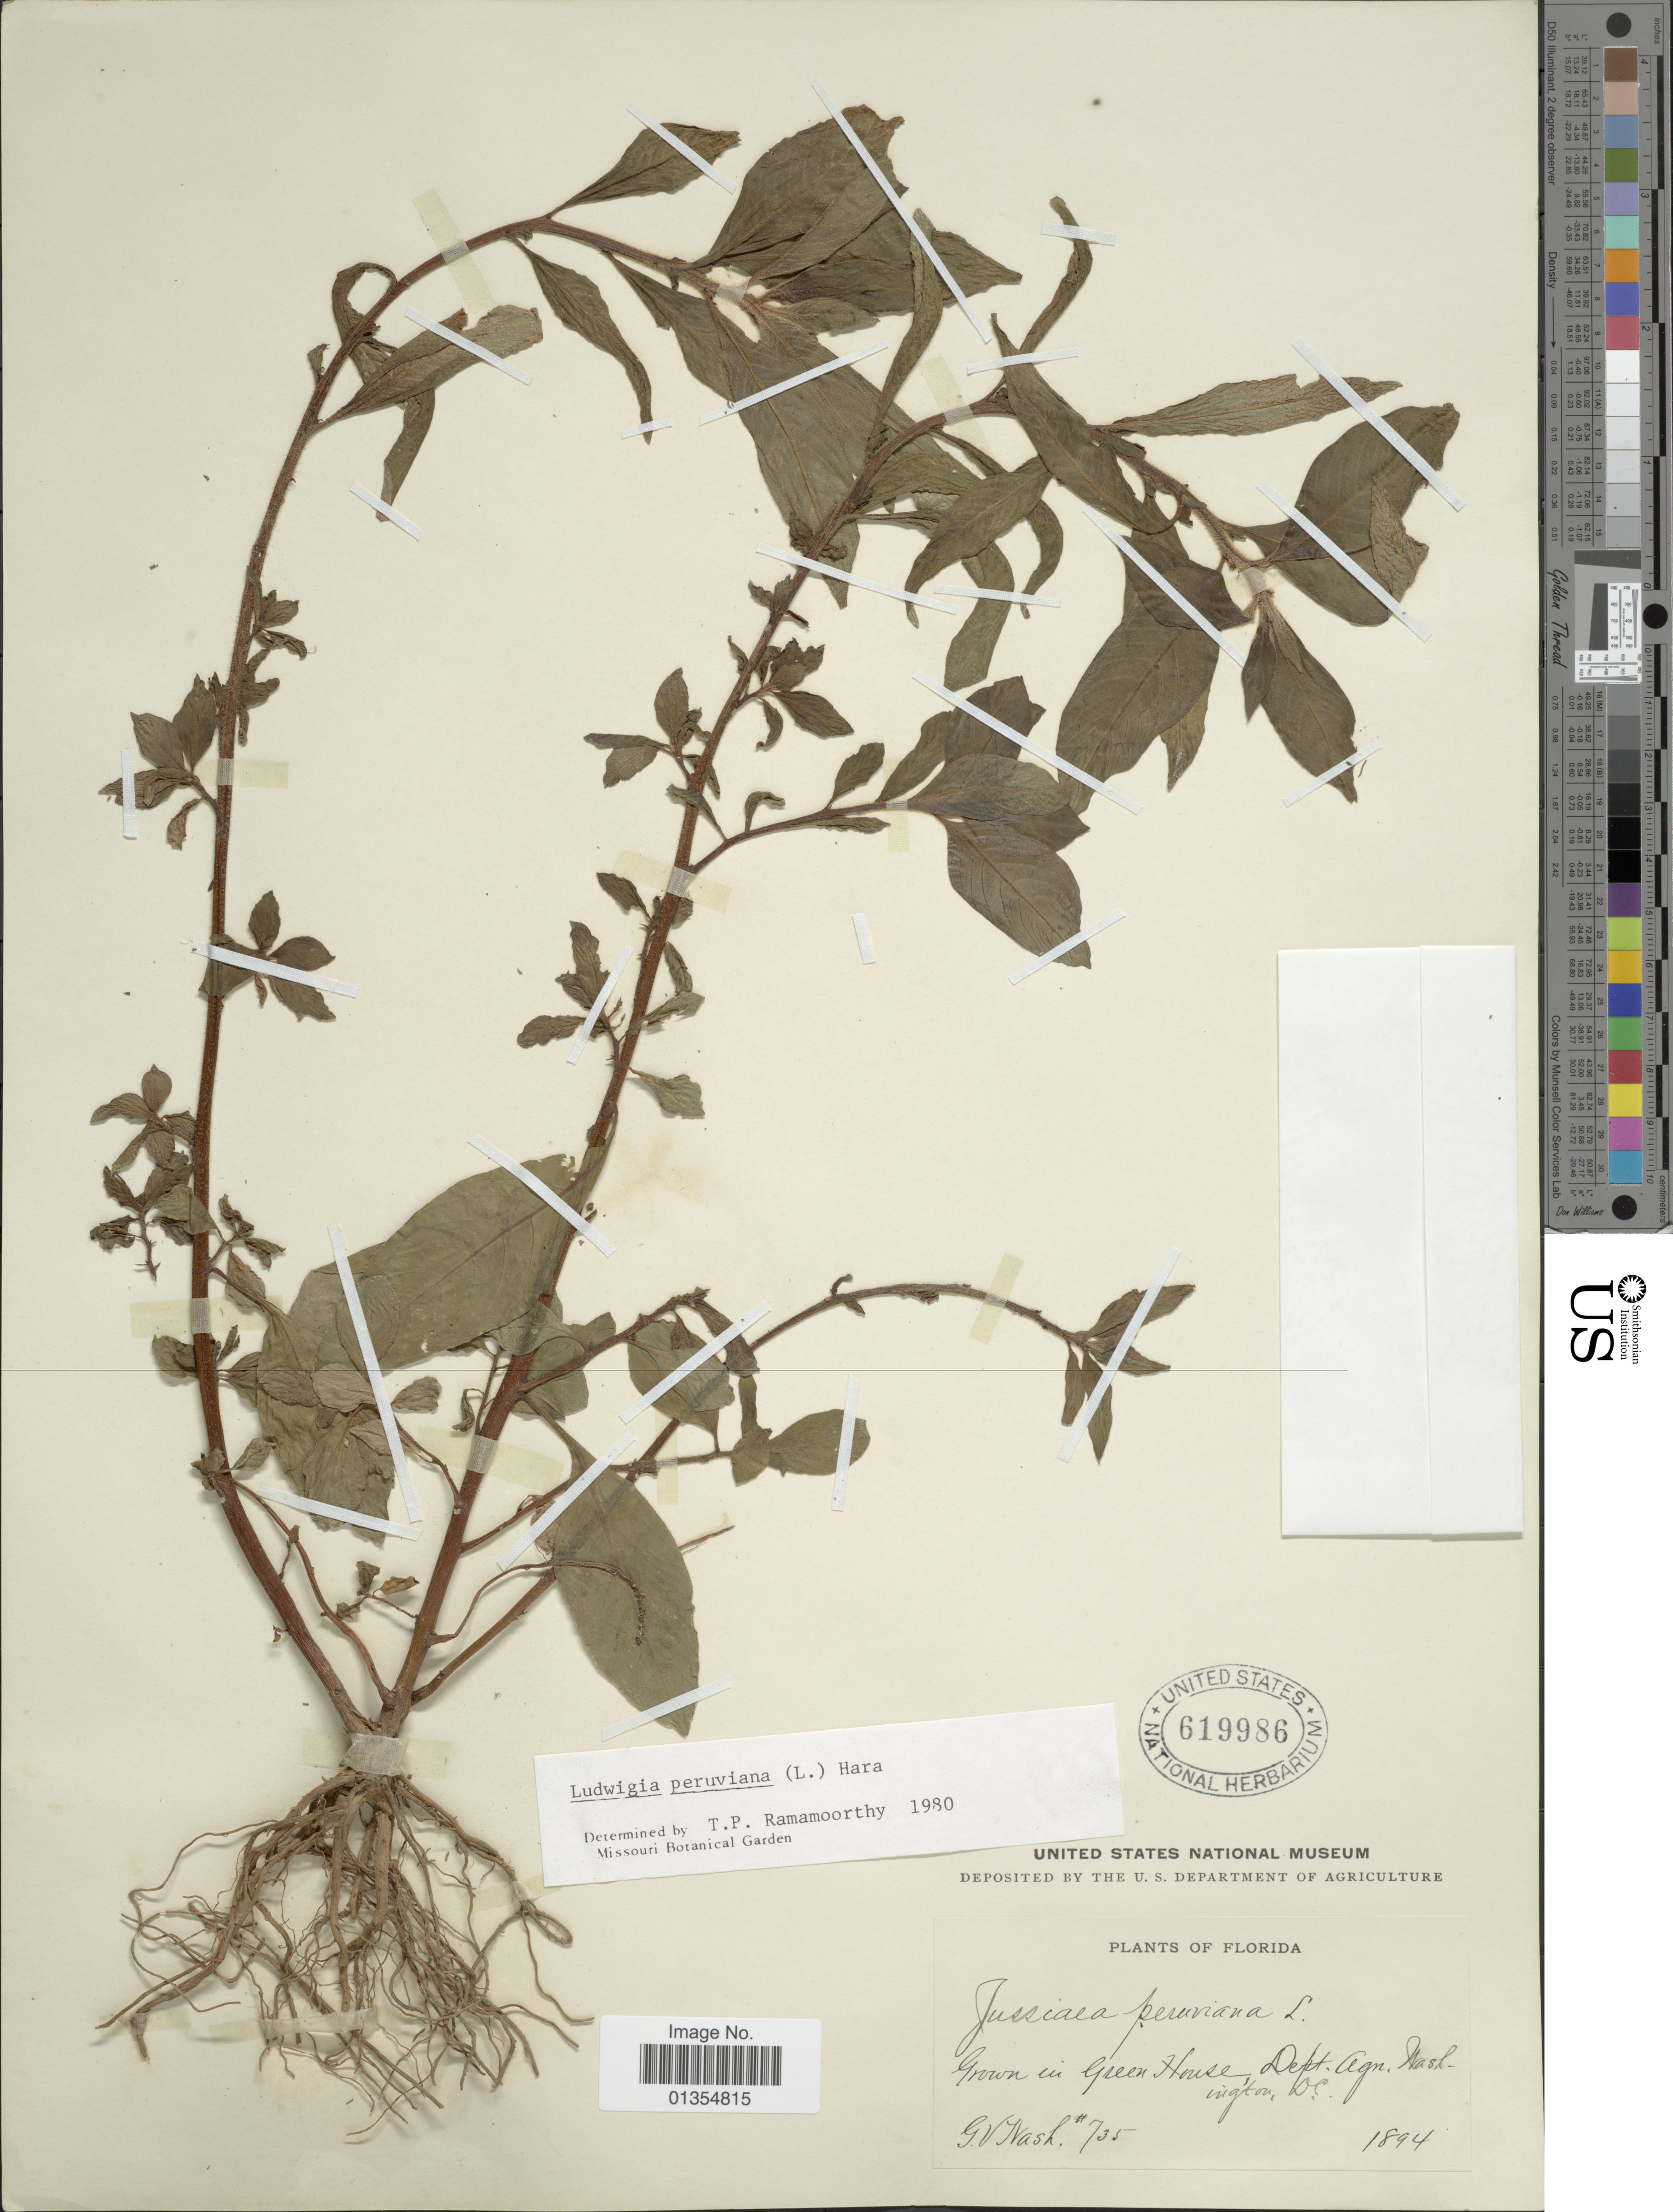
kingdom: Plantae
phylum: Tracheophyta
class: Magnoliopsida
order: Myrtales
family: Onagraceae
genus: Ludwigia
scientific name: Ludwigia peruviana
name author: (L.) H. Hara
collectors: G. V. Nash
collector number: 735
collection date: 1894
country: United States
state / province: Florida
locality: Grown in Green House, Dept. Agr. Washington, DC.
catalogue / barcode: US 619986